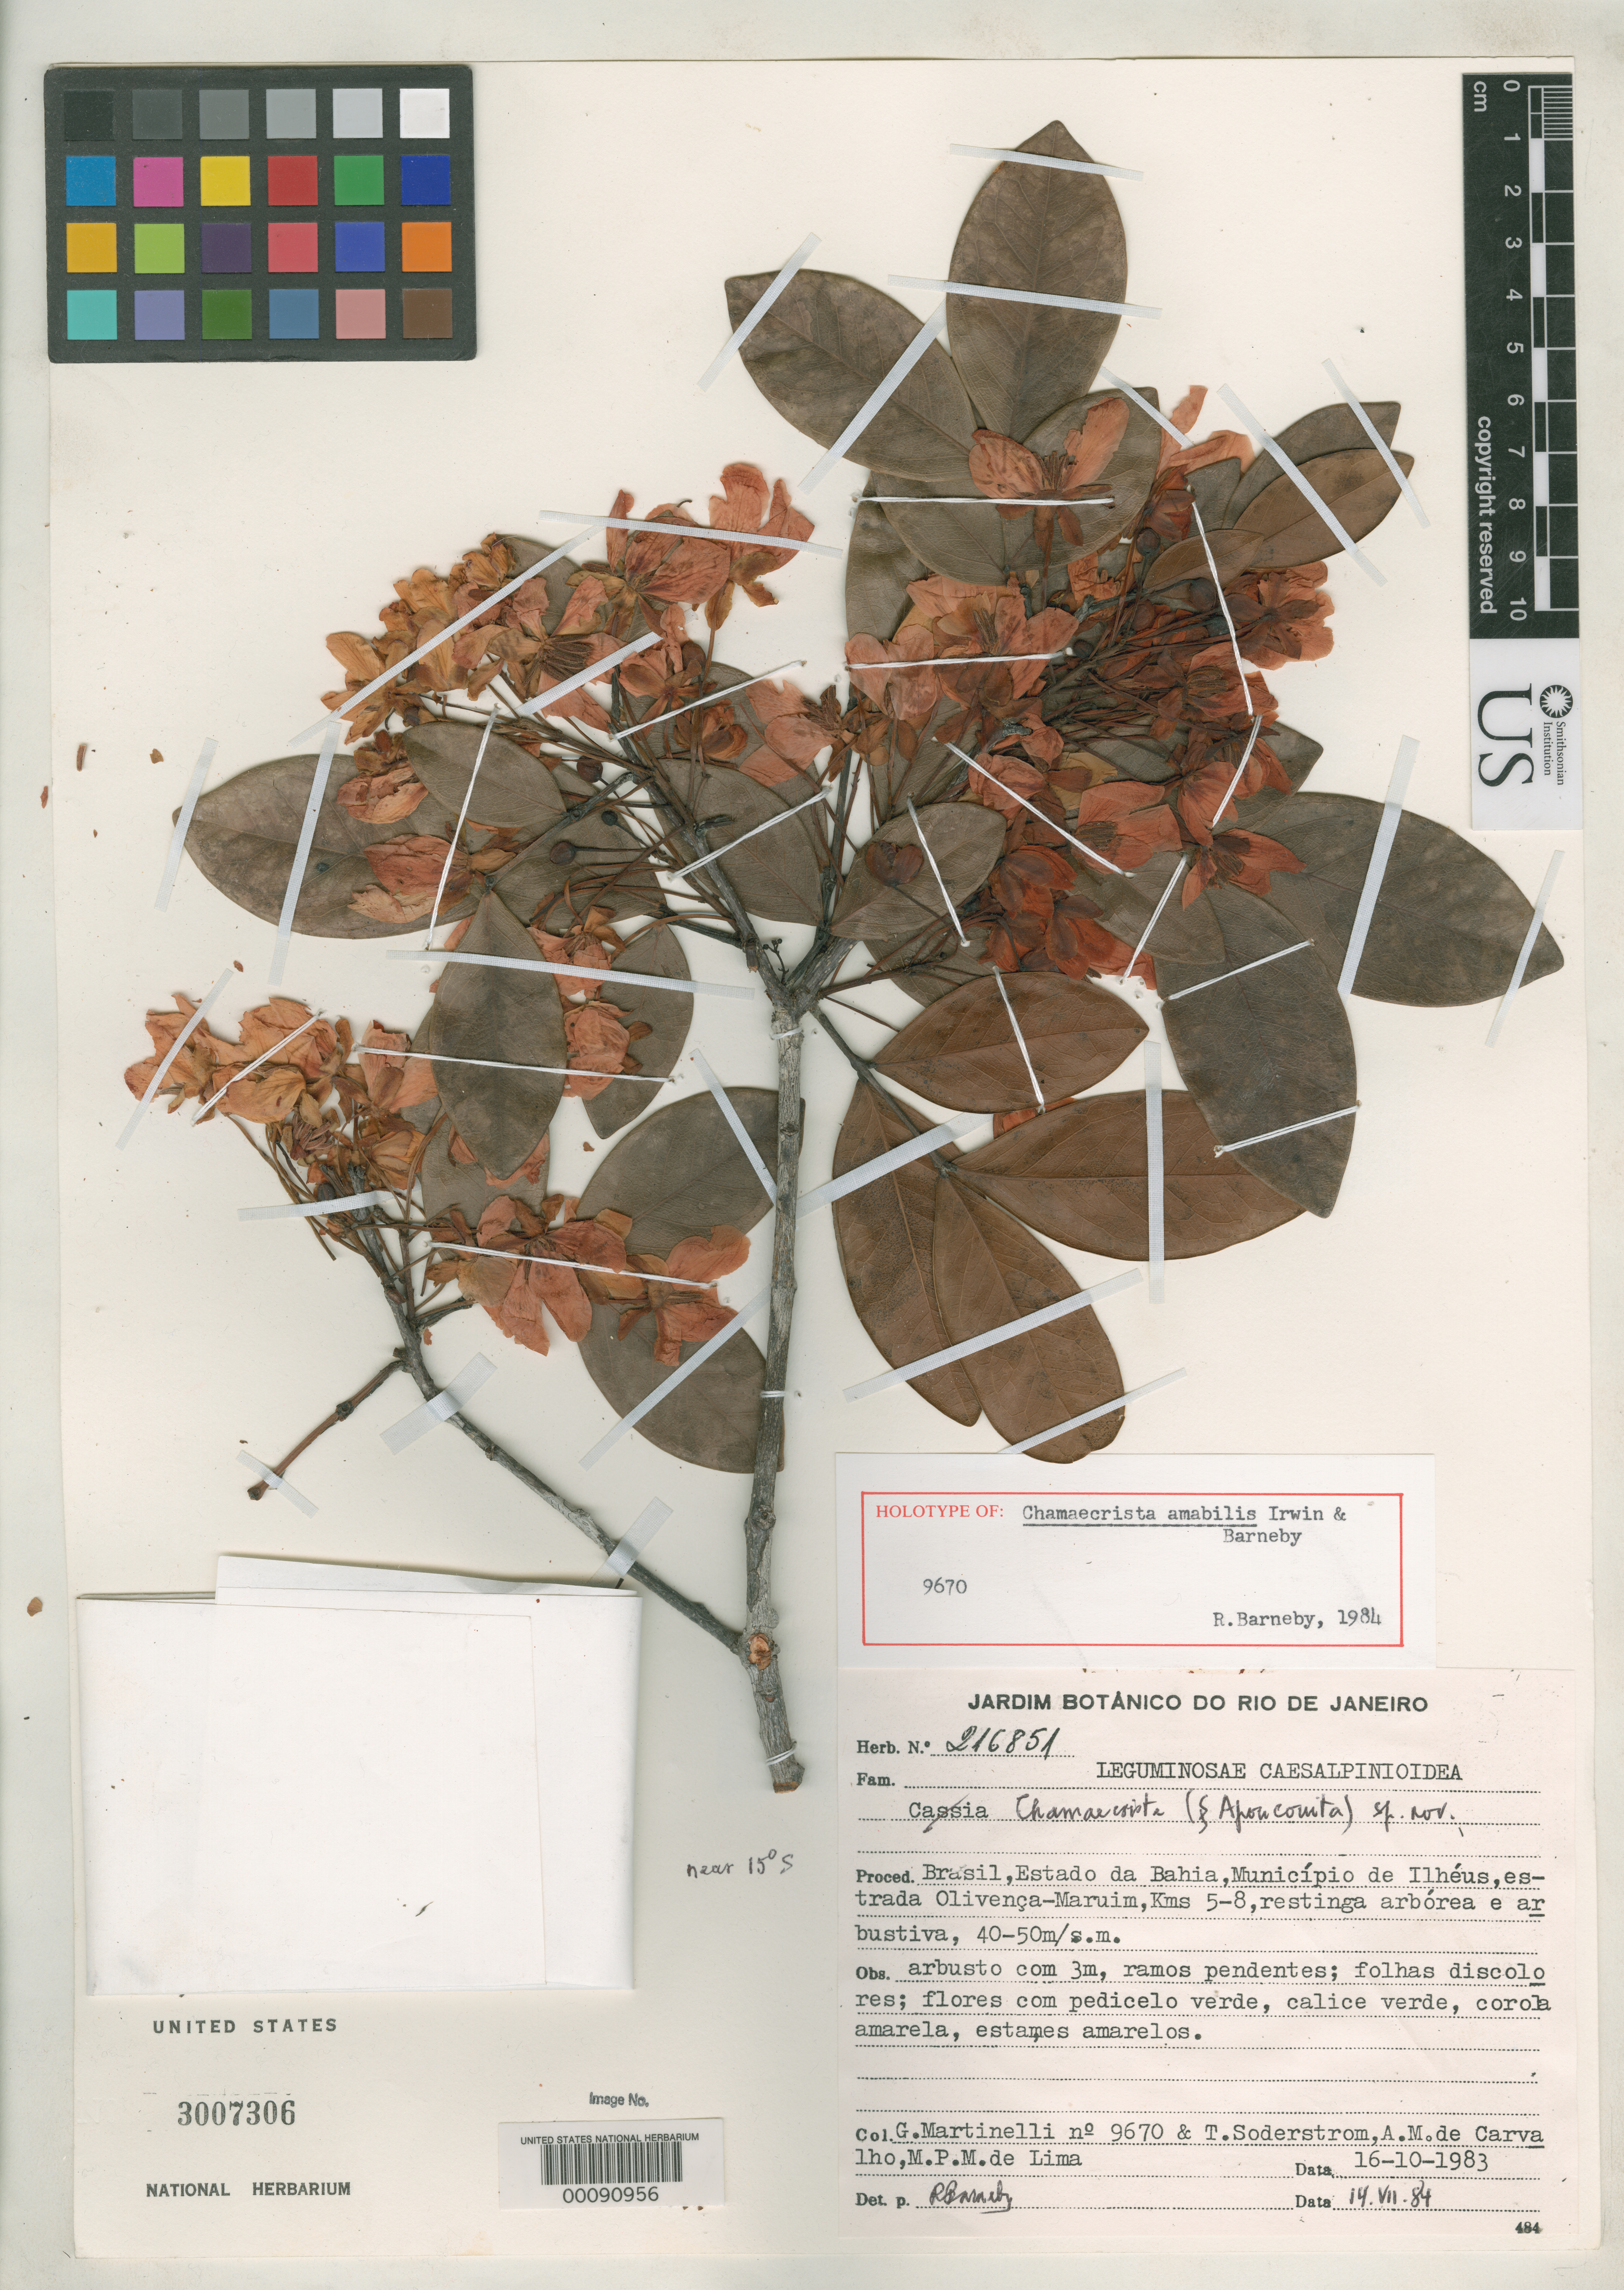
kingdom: Plantae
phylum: Tracheophyta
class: Magnoliopsida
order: Fabales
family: Fabaceae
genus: Chamaecrista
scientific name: Chamaecrista amabilis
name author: H.S. Irwin & Barneby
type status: Holotype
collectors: G. Martinelli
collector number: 9670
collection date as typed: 16 Oct 1983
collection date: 1983-10-16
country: Brazil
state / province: Bahia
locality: North of Esplanda city on road to Jaquera.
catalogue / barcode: US 3007306